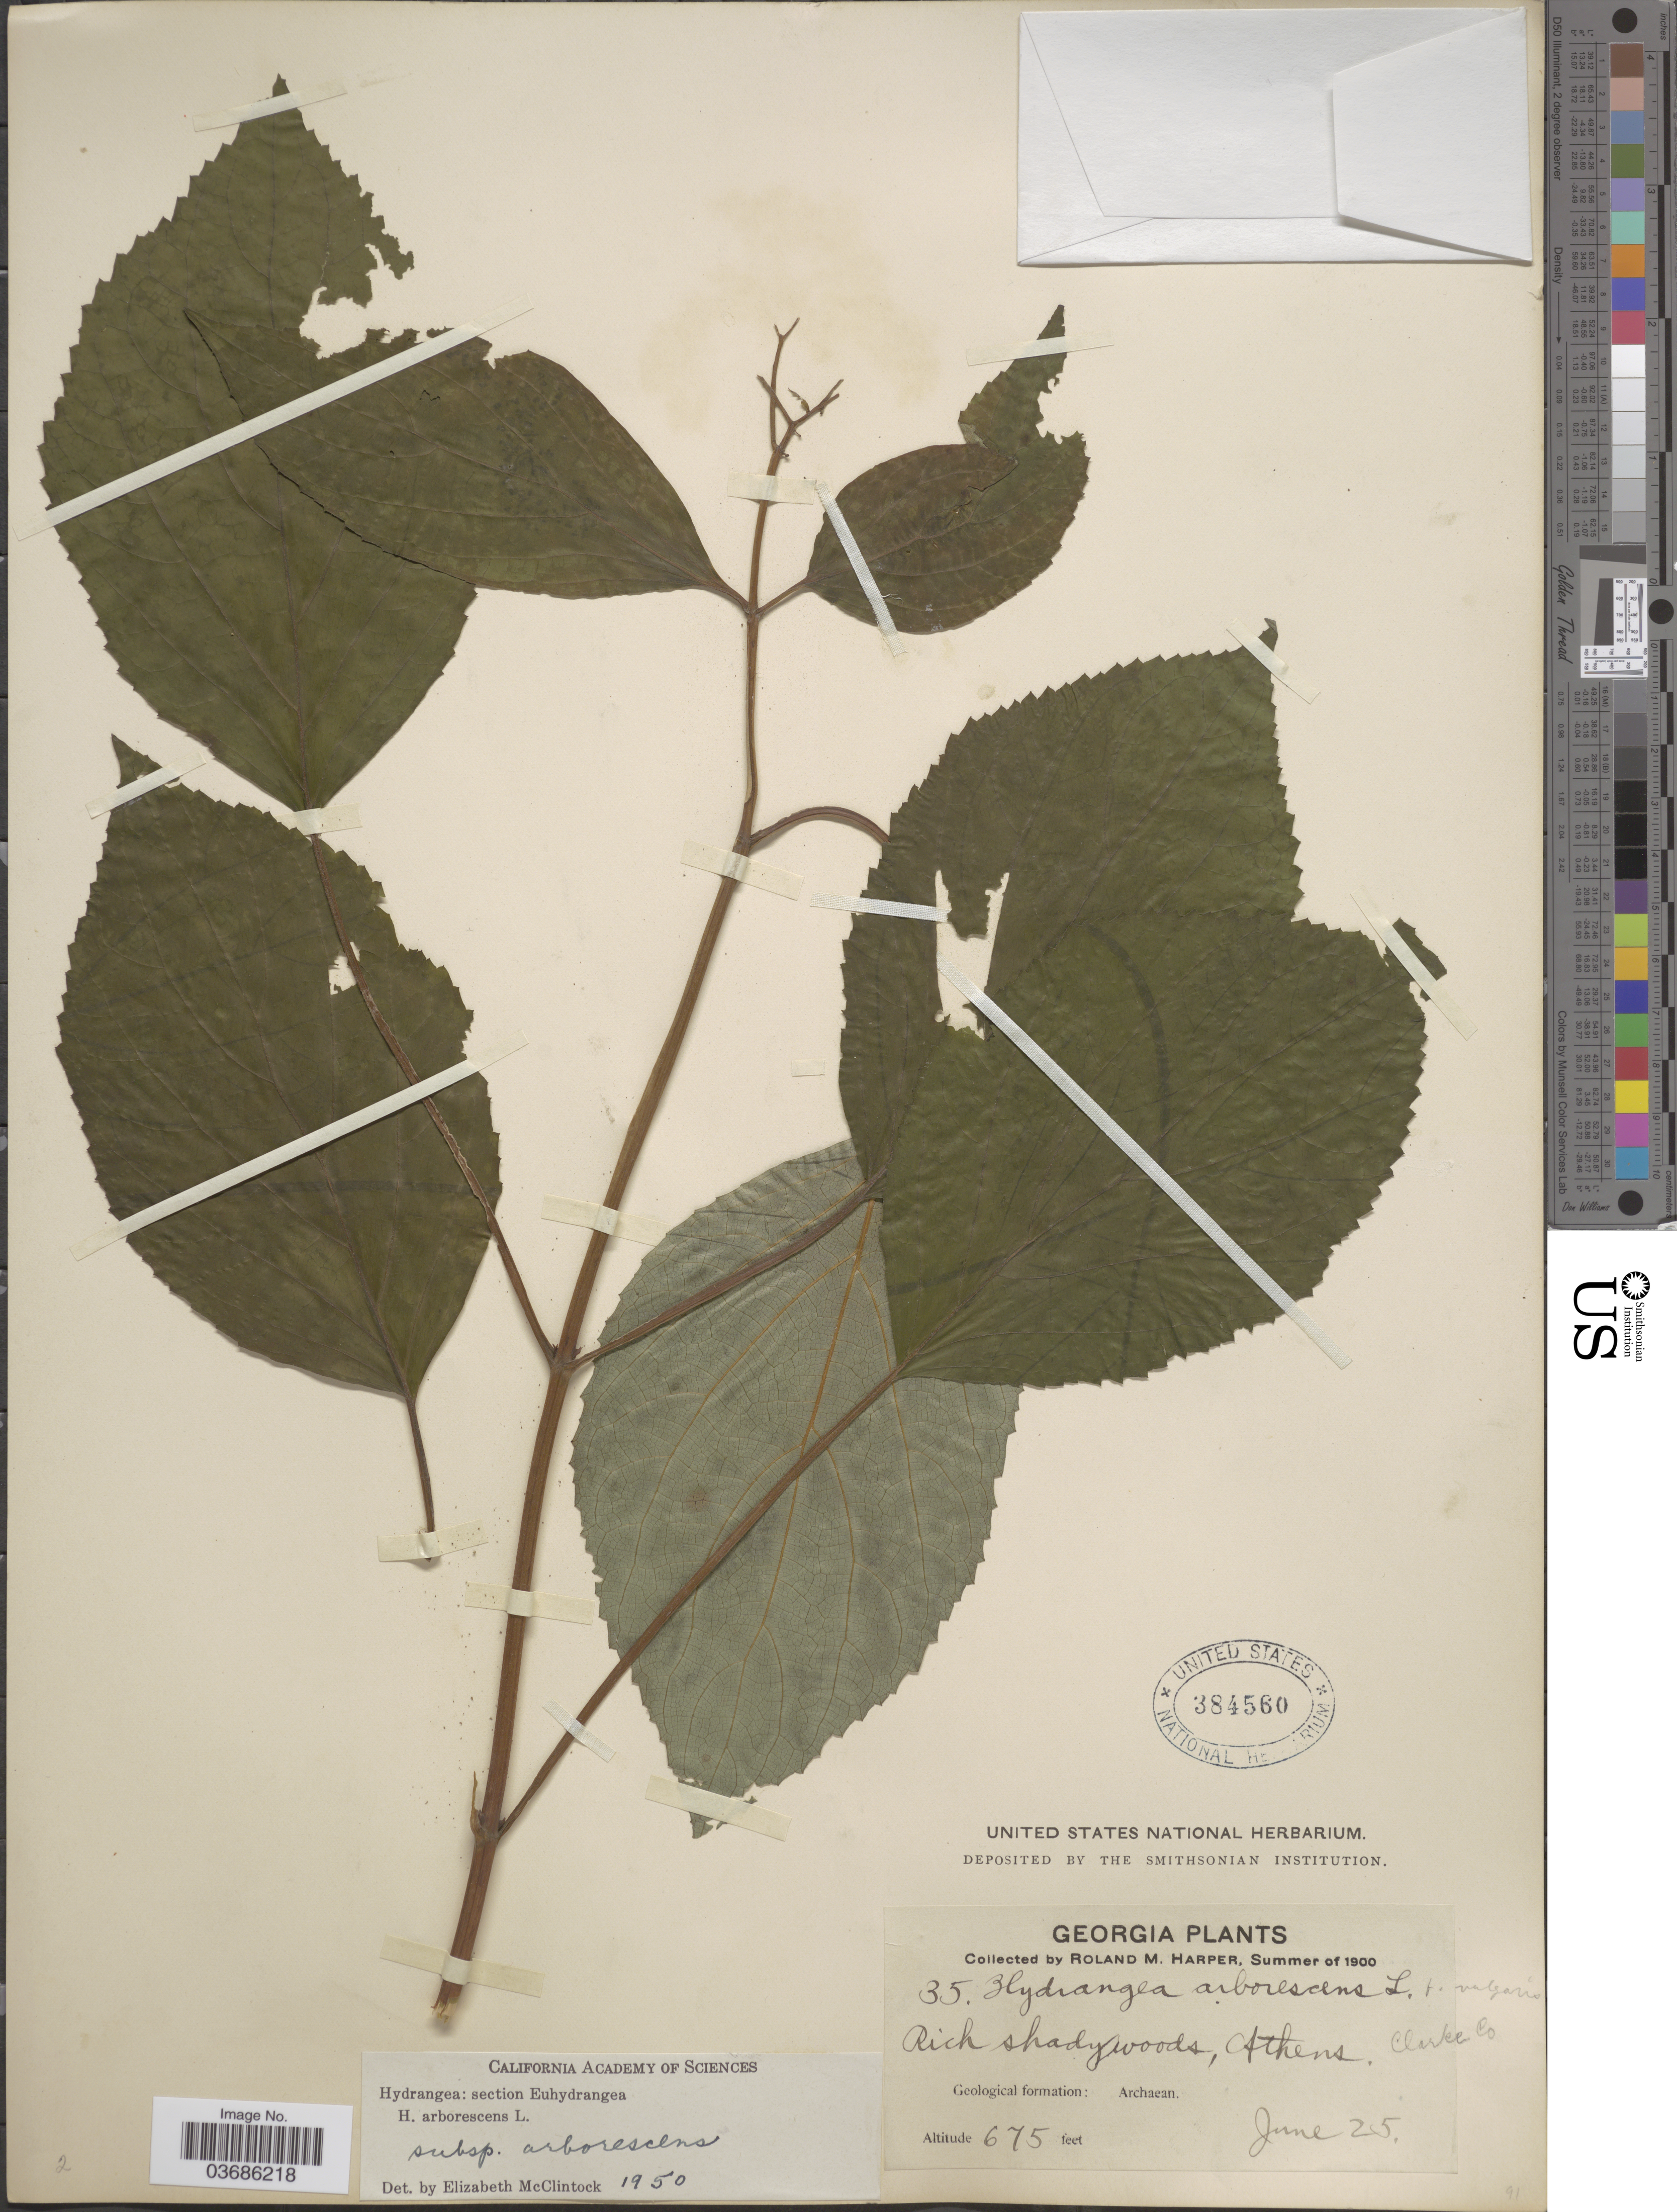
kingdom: Plantae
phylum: Tracheophyta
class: Magnoliopsida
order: Cornales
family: Hydrangeaceae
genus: Hydrangea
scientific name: Hydrangea arborescens subsp. arborescens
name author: L.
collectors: R. M. Harper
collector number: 35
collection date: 1900-06-25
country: United States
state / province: Georgia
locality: Athens. Clarke Co. Geological formation: Archaean.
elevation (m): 206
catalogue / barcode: US 384560